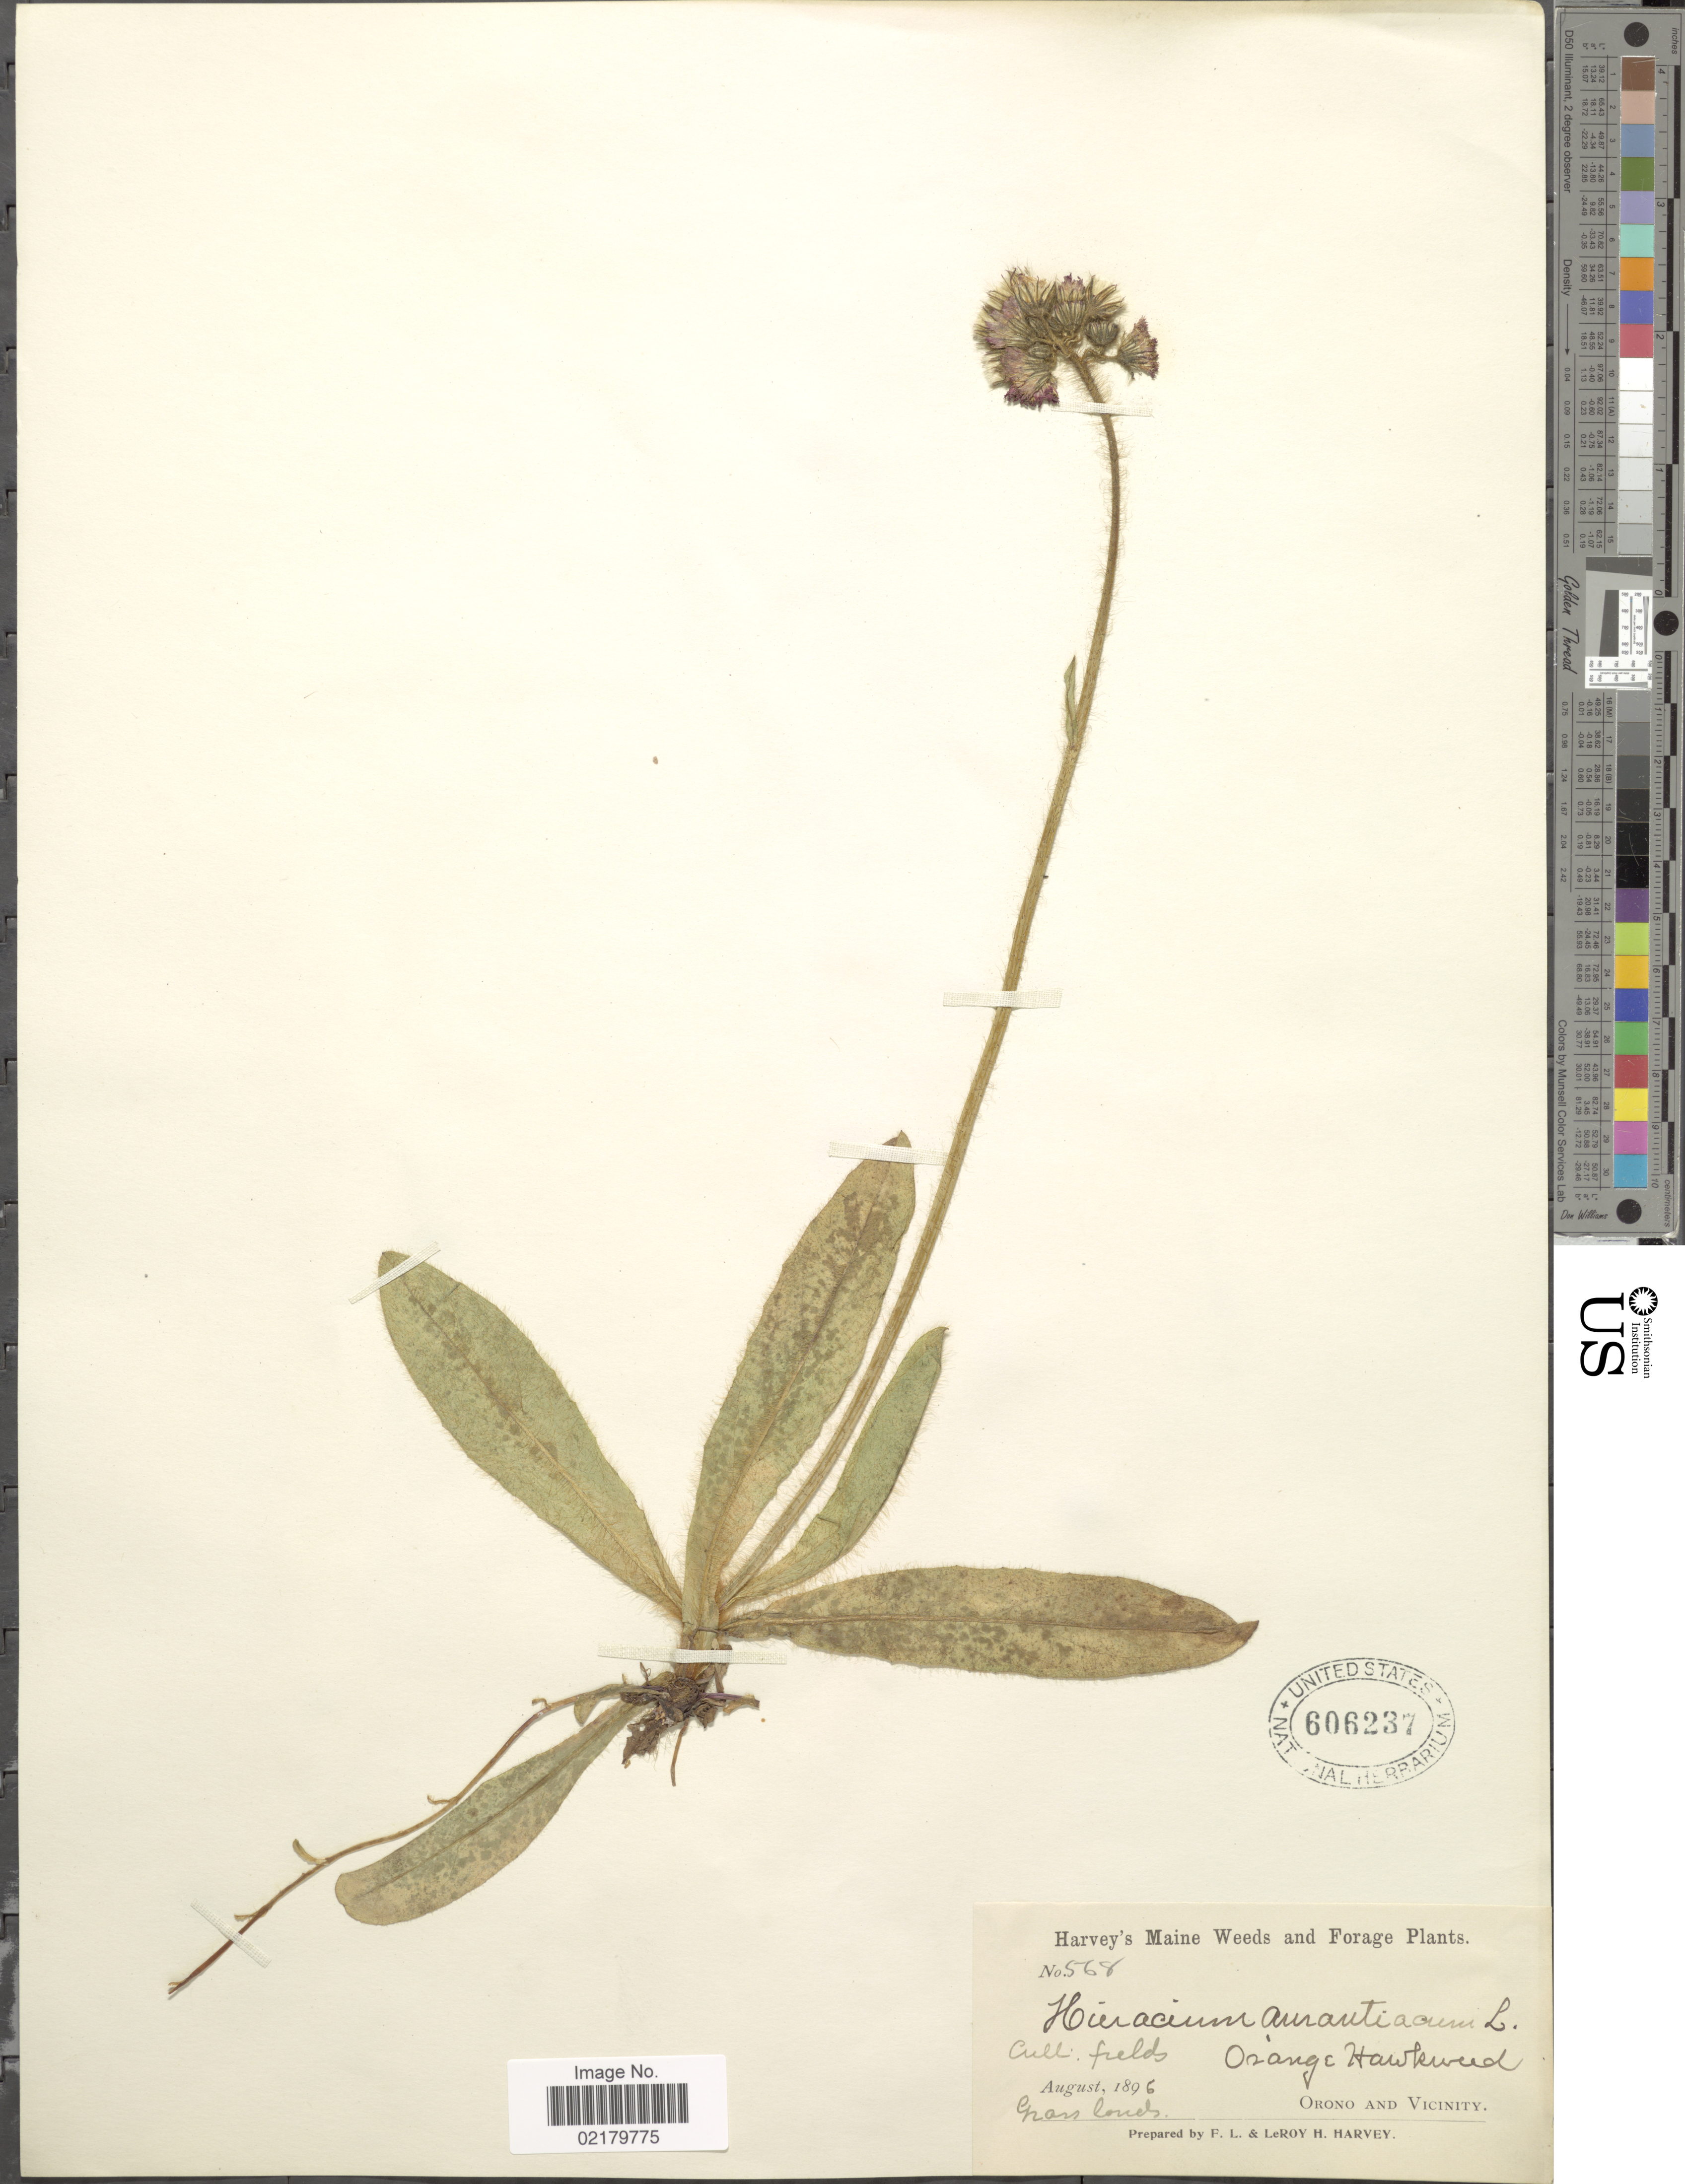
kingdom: Plantae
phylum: Tracheophyta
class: Magnoliopsida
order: Asterales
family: Asteraceae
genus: Pilosella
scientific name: Pilosella aurantiaca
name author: (L.) F.W. Schultz & Sch. Bip.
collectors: F. L. Harvey & L. H. Harvey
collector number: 568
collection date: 1896-08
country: United States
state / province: Maine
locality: Maine Weeds and Forage, Grasslands, Orono and Vicinity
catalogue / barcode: US 606237